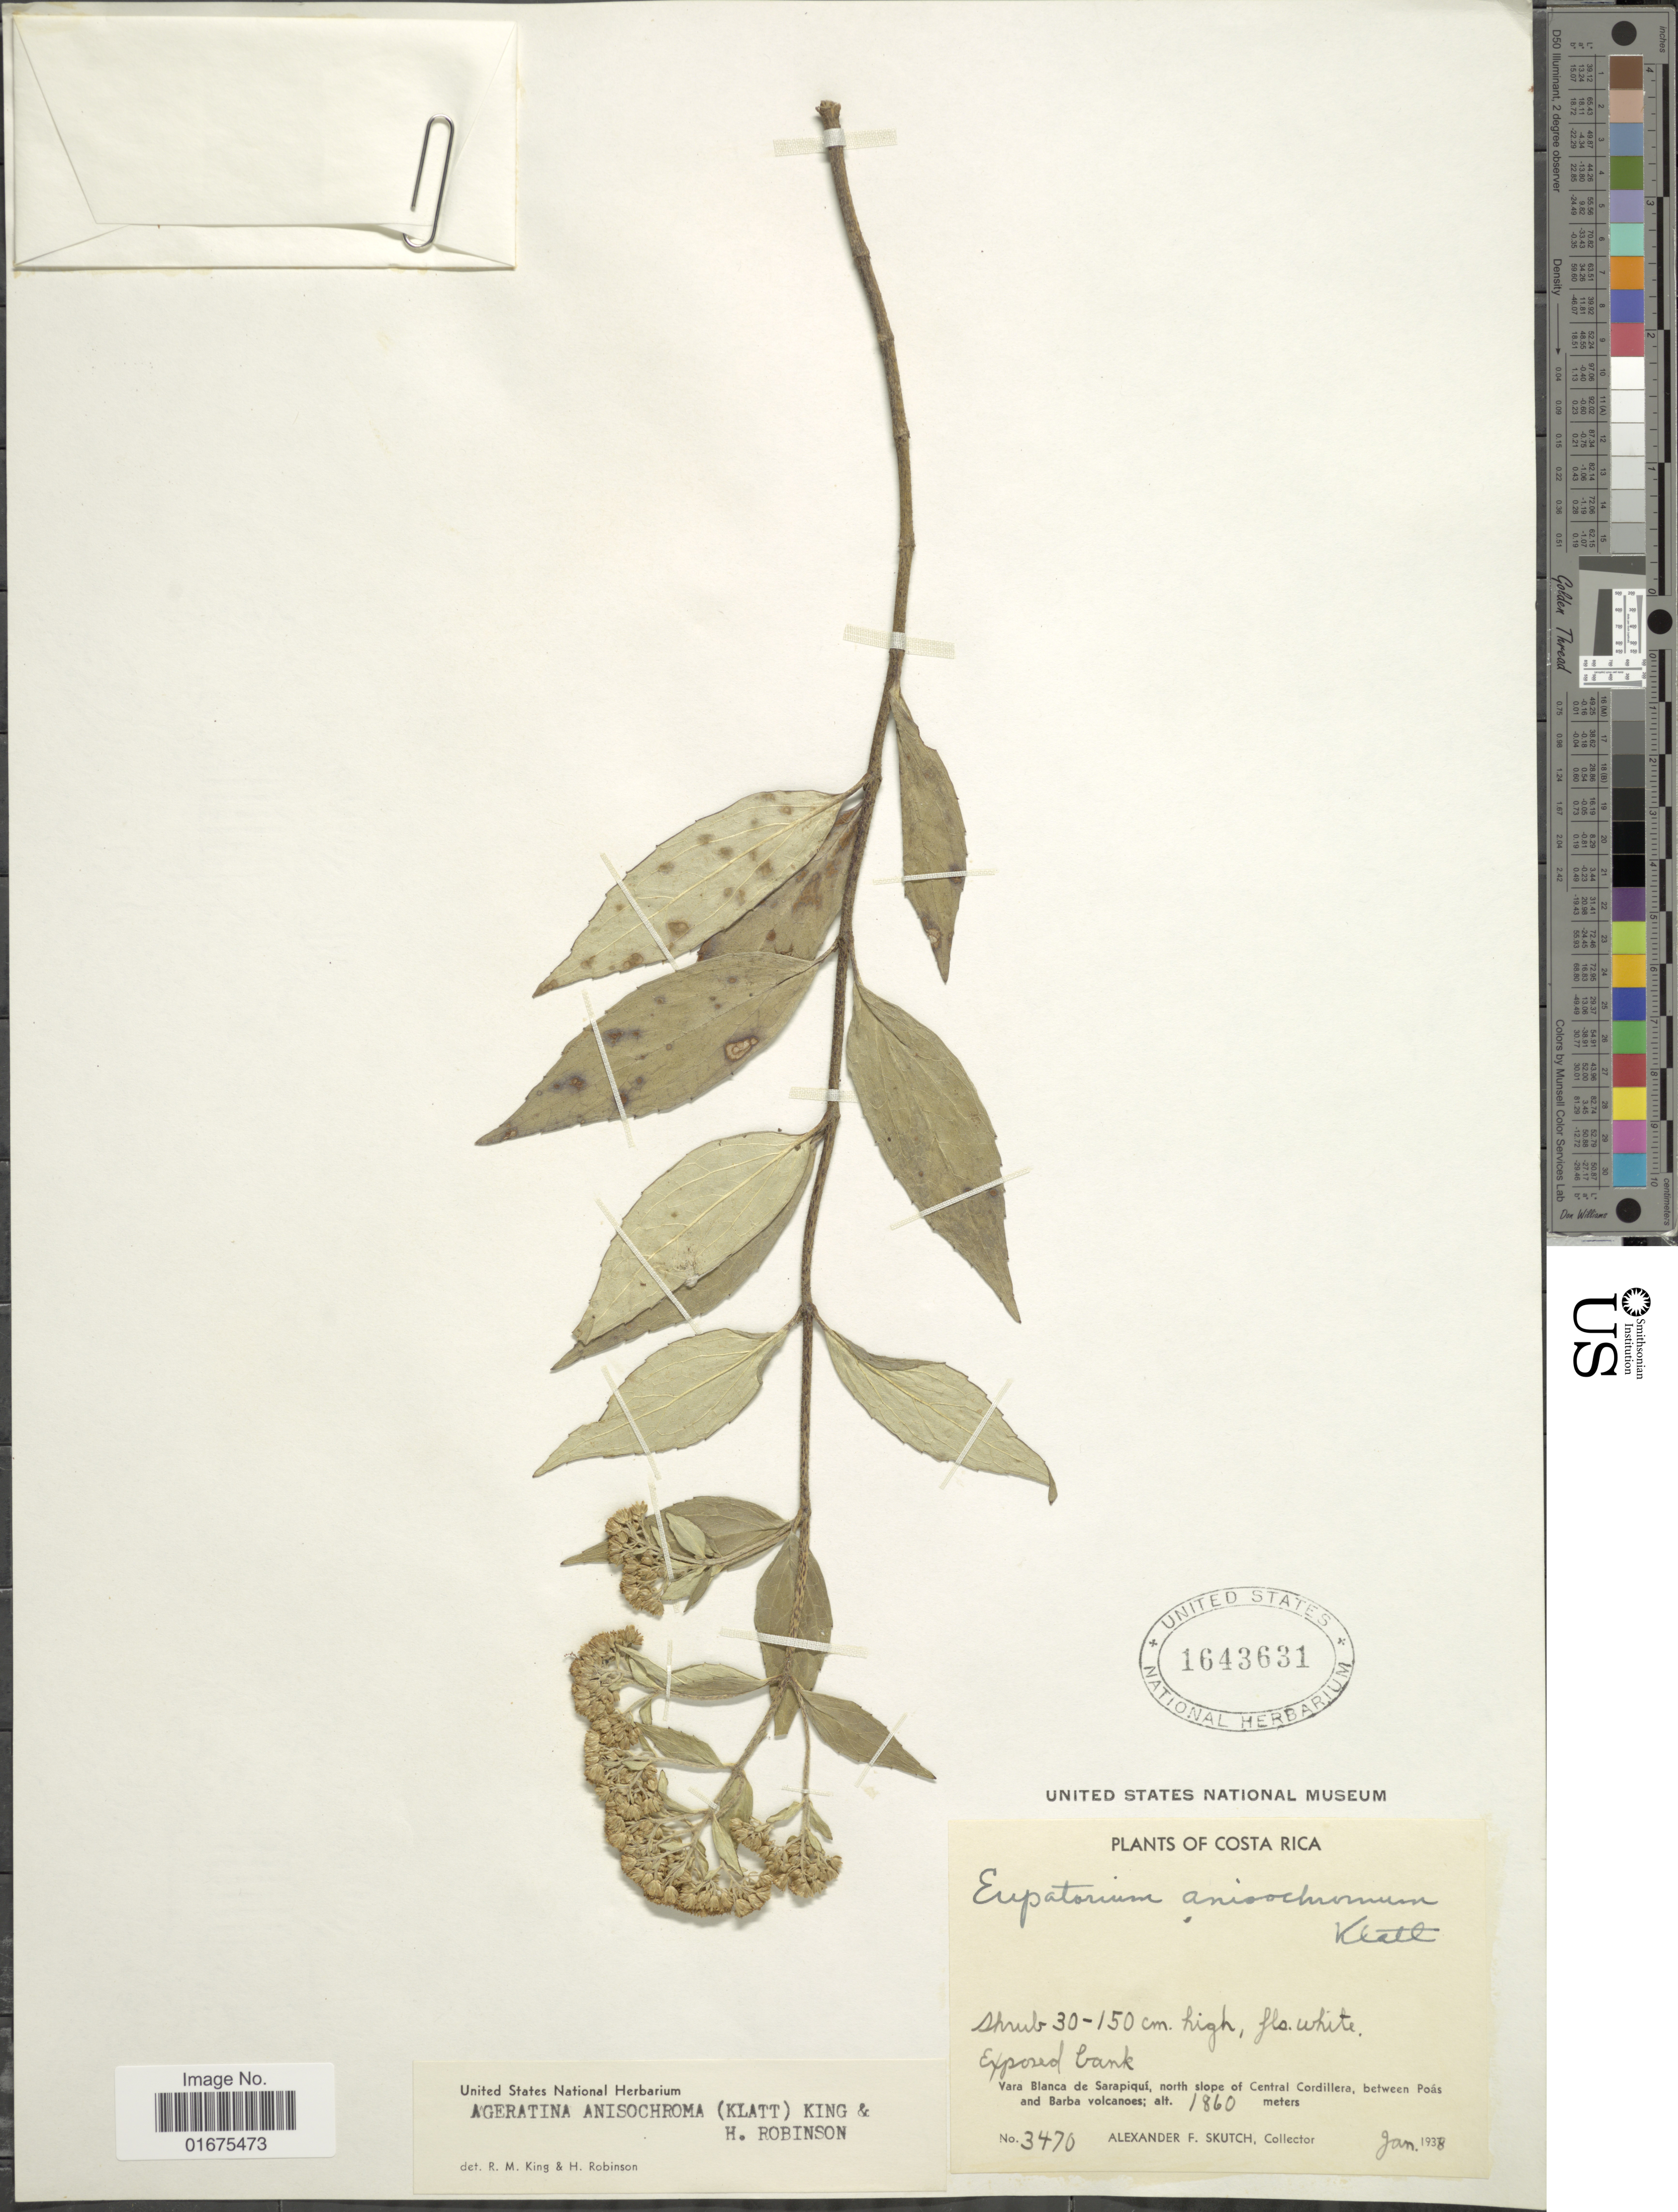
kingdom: Plantae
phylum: Tracheophyta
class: Magnoliopsida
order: Asterales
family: Asteraceae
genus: Ageratina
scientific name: Ageratina anisochroma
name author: (Klatt) R.M. King & H. Rob.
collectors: A. F. Skutch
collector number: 3470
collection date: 1938-01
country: Costa Rica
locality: Vara Blanca de Sarapiqui, north slope of Central Cordillera, between Poas and Barba volcanoes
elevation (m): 1860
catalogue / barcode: US 1643631